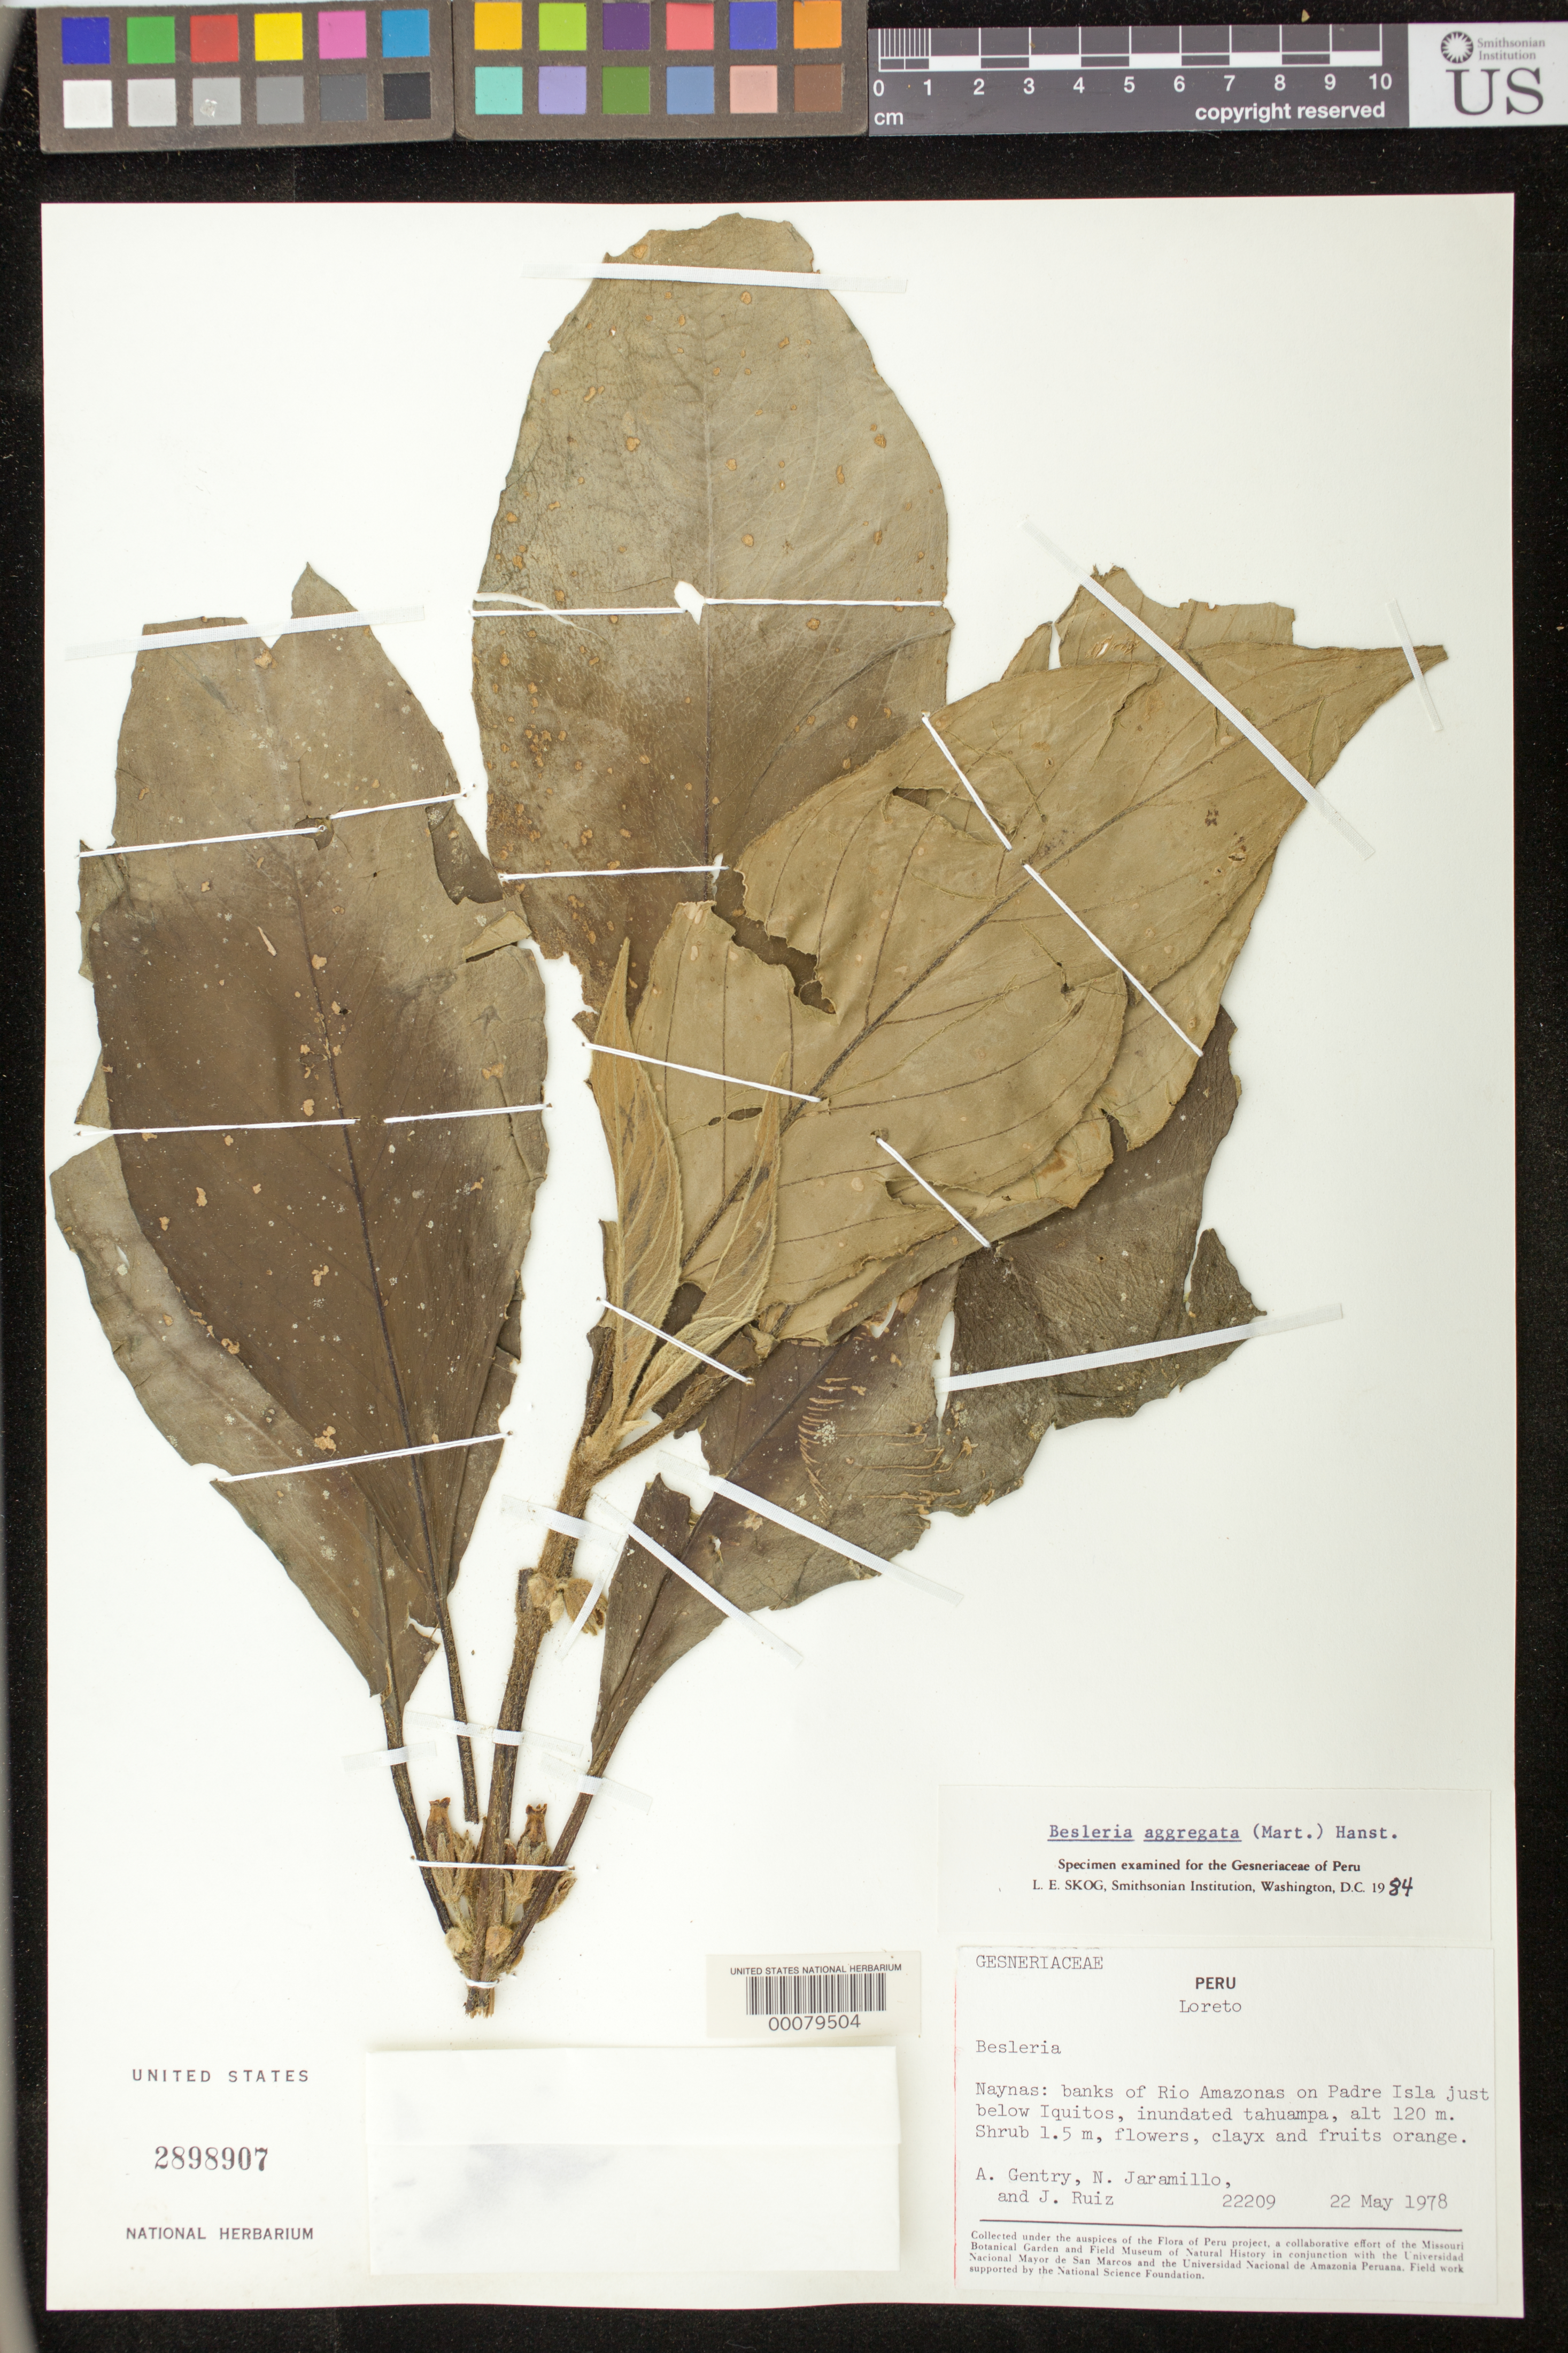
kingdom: Plantae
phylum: Tracheophyta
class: Magnoliopsida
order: Lamiales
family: Gesneriaceae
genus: Besleria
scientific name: Besleria aggregata var. aggregata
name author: (Mart.) Hanst.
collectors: A. H. Gentry & et al.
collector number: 22209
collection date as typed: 22 May 1978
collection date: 1978-05-22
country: Peru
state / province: Loreto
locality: Maynas Prov., banks of Rio Amazonas on Padre Isla just below Iquitos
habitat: Inundated tahuampa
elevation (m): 120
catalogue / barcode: US 2898907